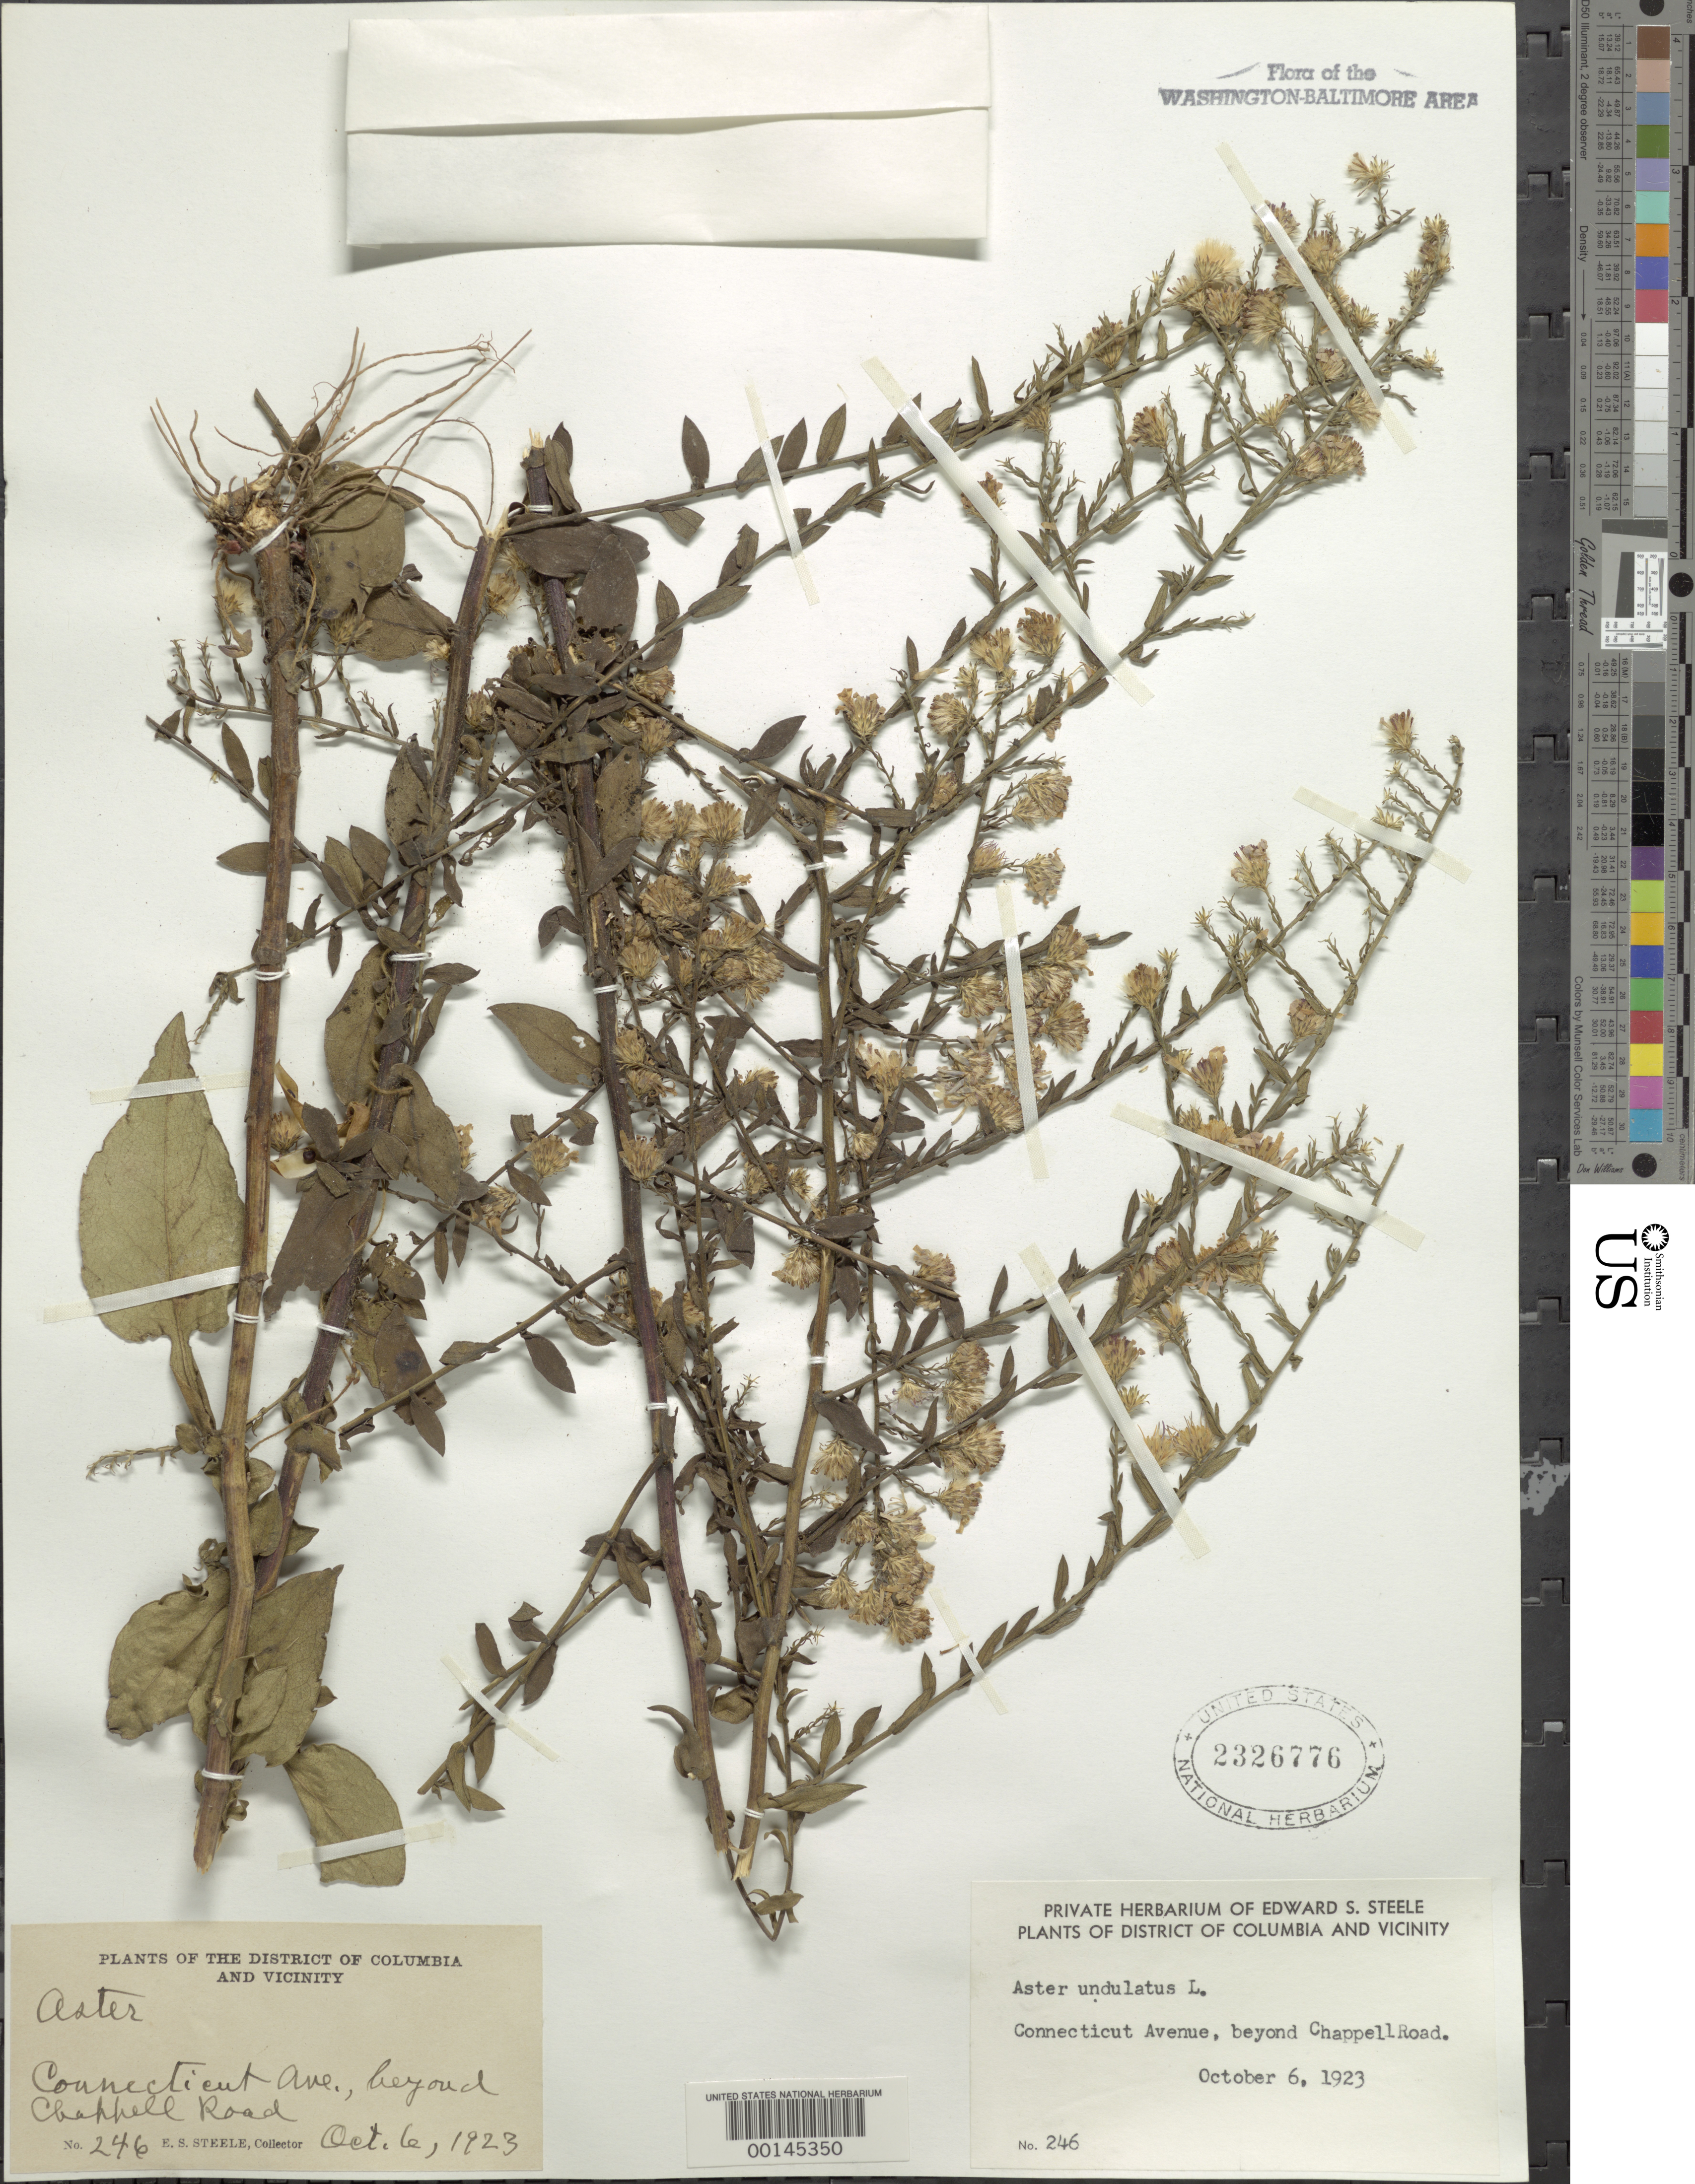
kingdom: Plantae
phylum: Tracheophyta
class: Magnoliopsida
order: Asterales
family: Asteraceae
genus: Symphyotrichum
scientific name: Symphyotrichum undulatum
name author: (L.) G.L. Nesom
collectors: E. Steele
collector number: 246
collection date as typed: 06 Oct 1923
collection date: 1923-10-06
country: United States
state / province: District of Columbia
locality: Conn. Ave. beyond Chappell Road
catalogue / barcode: US 2326776